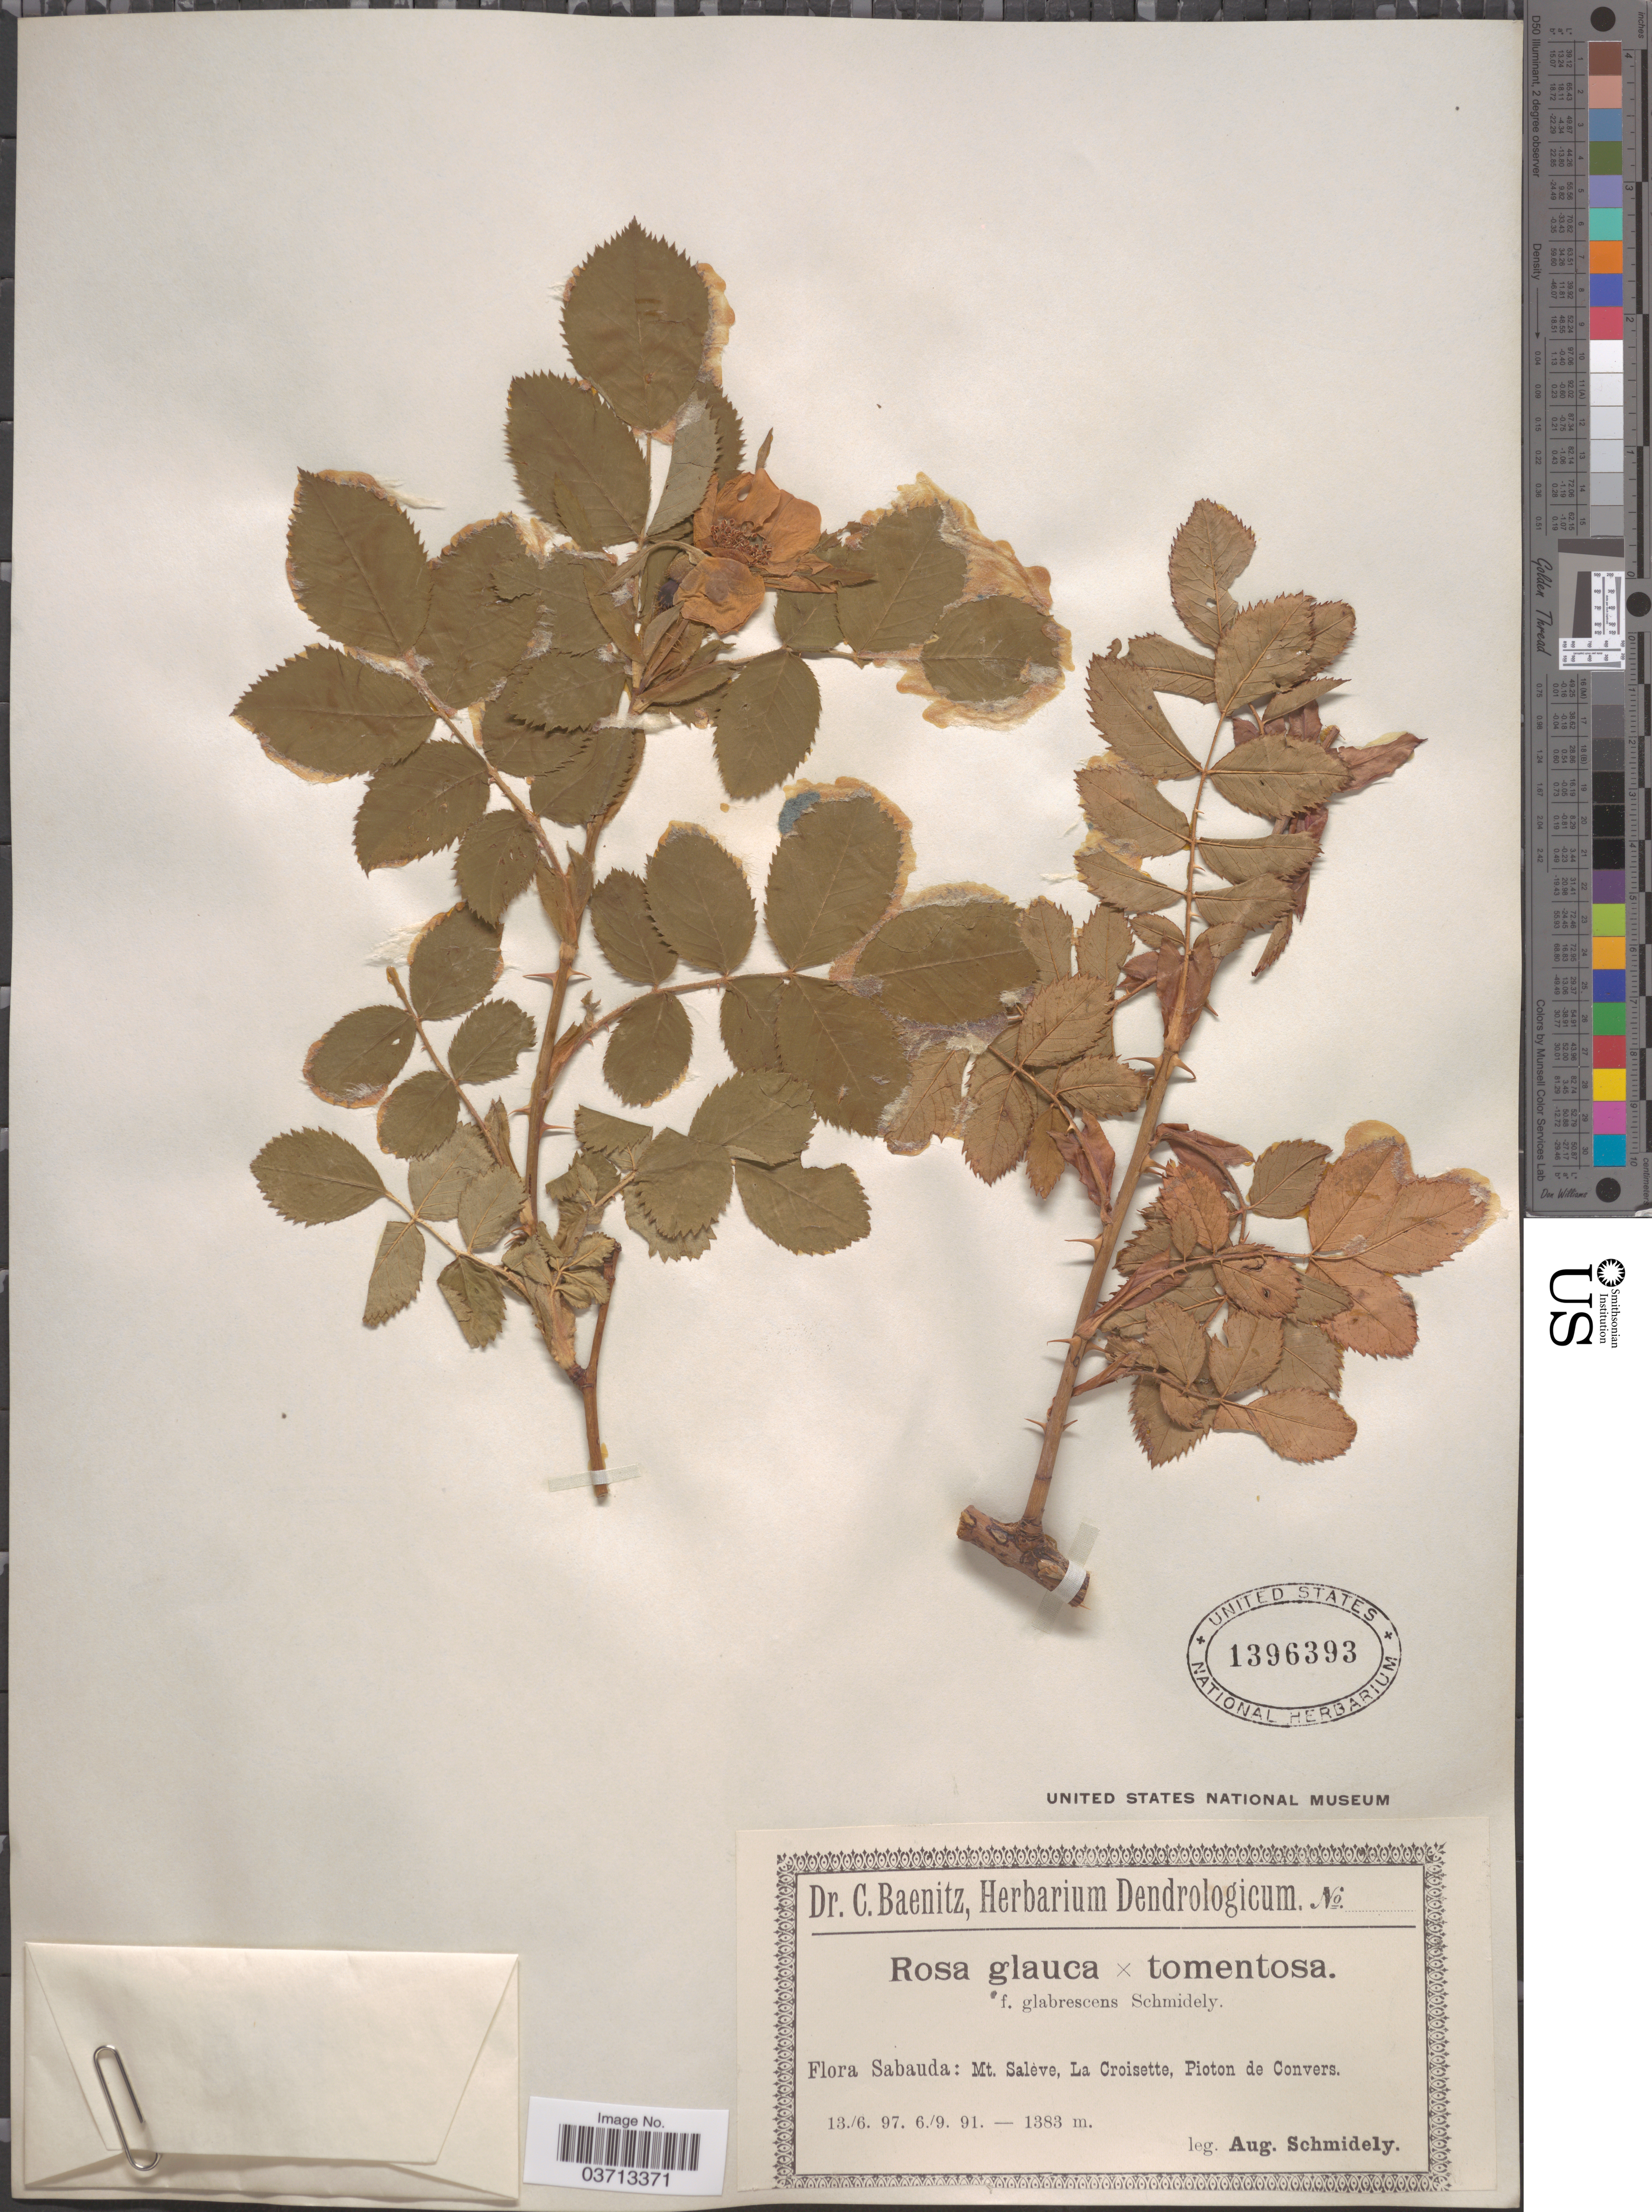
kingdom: Plantae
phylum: Tracheophyta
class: Magnoliopsida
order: Rosales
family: Rosaceae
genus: Rosa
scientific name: Rosa glauca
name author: Pourr.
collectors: A. Schmidely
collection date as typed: Transcribed d/m/y: 13/6/91 to 6/9/91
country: France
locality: Sabauda: Mt. Salève, La Croisette, Pioton de Convers.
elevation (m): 1383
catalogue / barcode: US 1396393